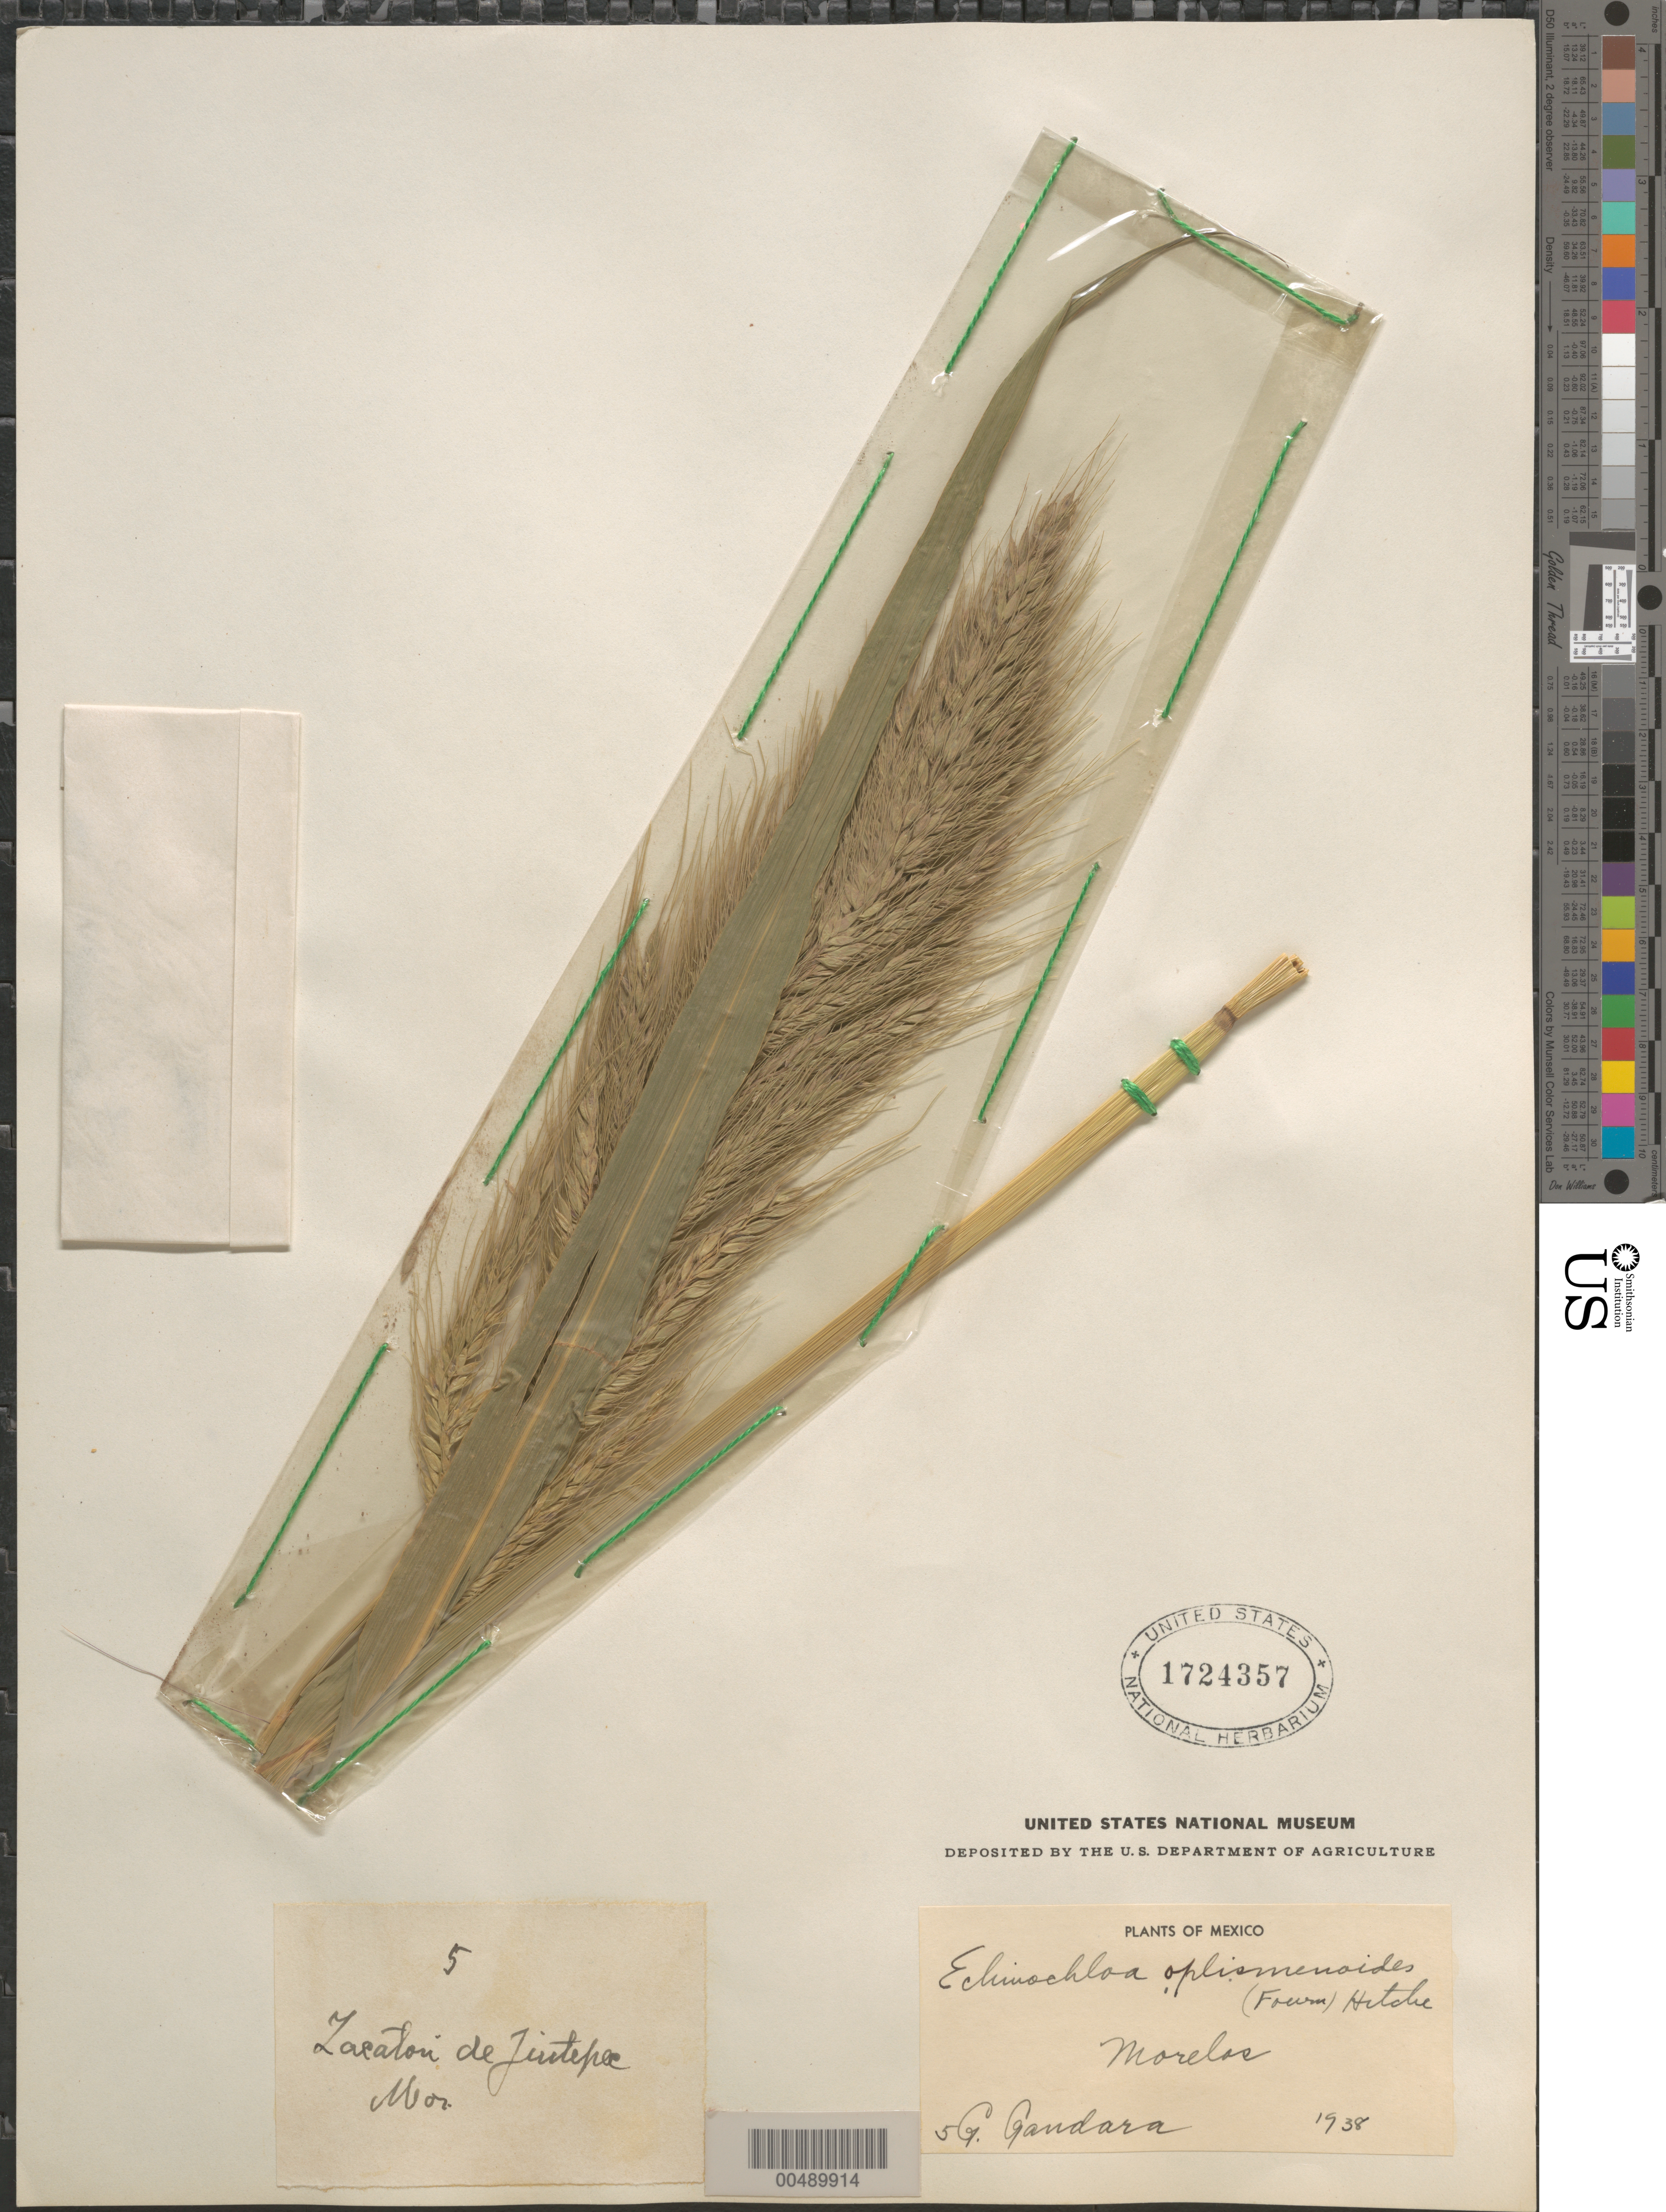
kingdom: Plantae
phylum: Tracheophyta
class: Liliopsida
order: Poales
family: Poaceae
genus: Echinochloa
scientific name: Echinochloa holciformis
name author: (Kunth) Chase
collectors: G. Gandara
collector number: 5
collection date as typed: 1938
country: Mexico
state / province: Morelos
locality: Zacaton de Juitepec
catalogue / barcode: US 1724357